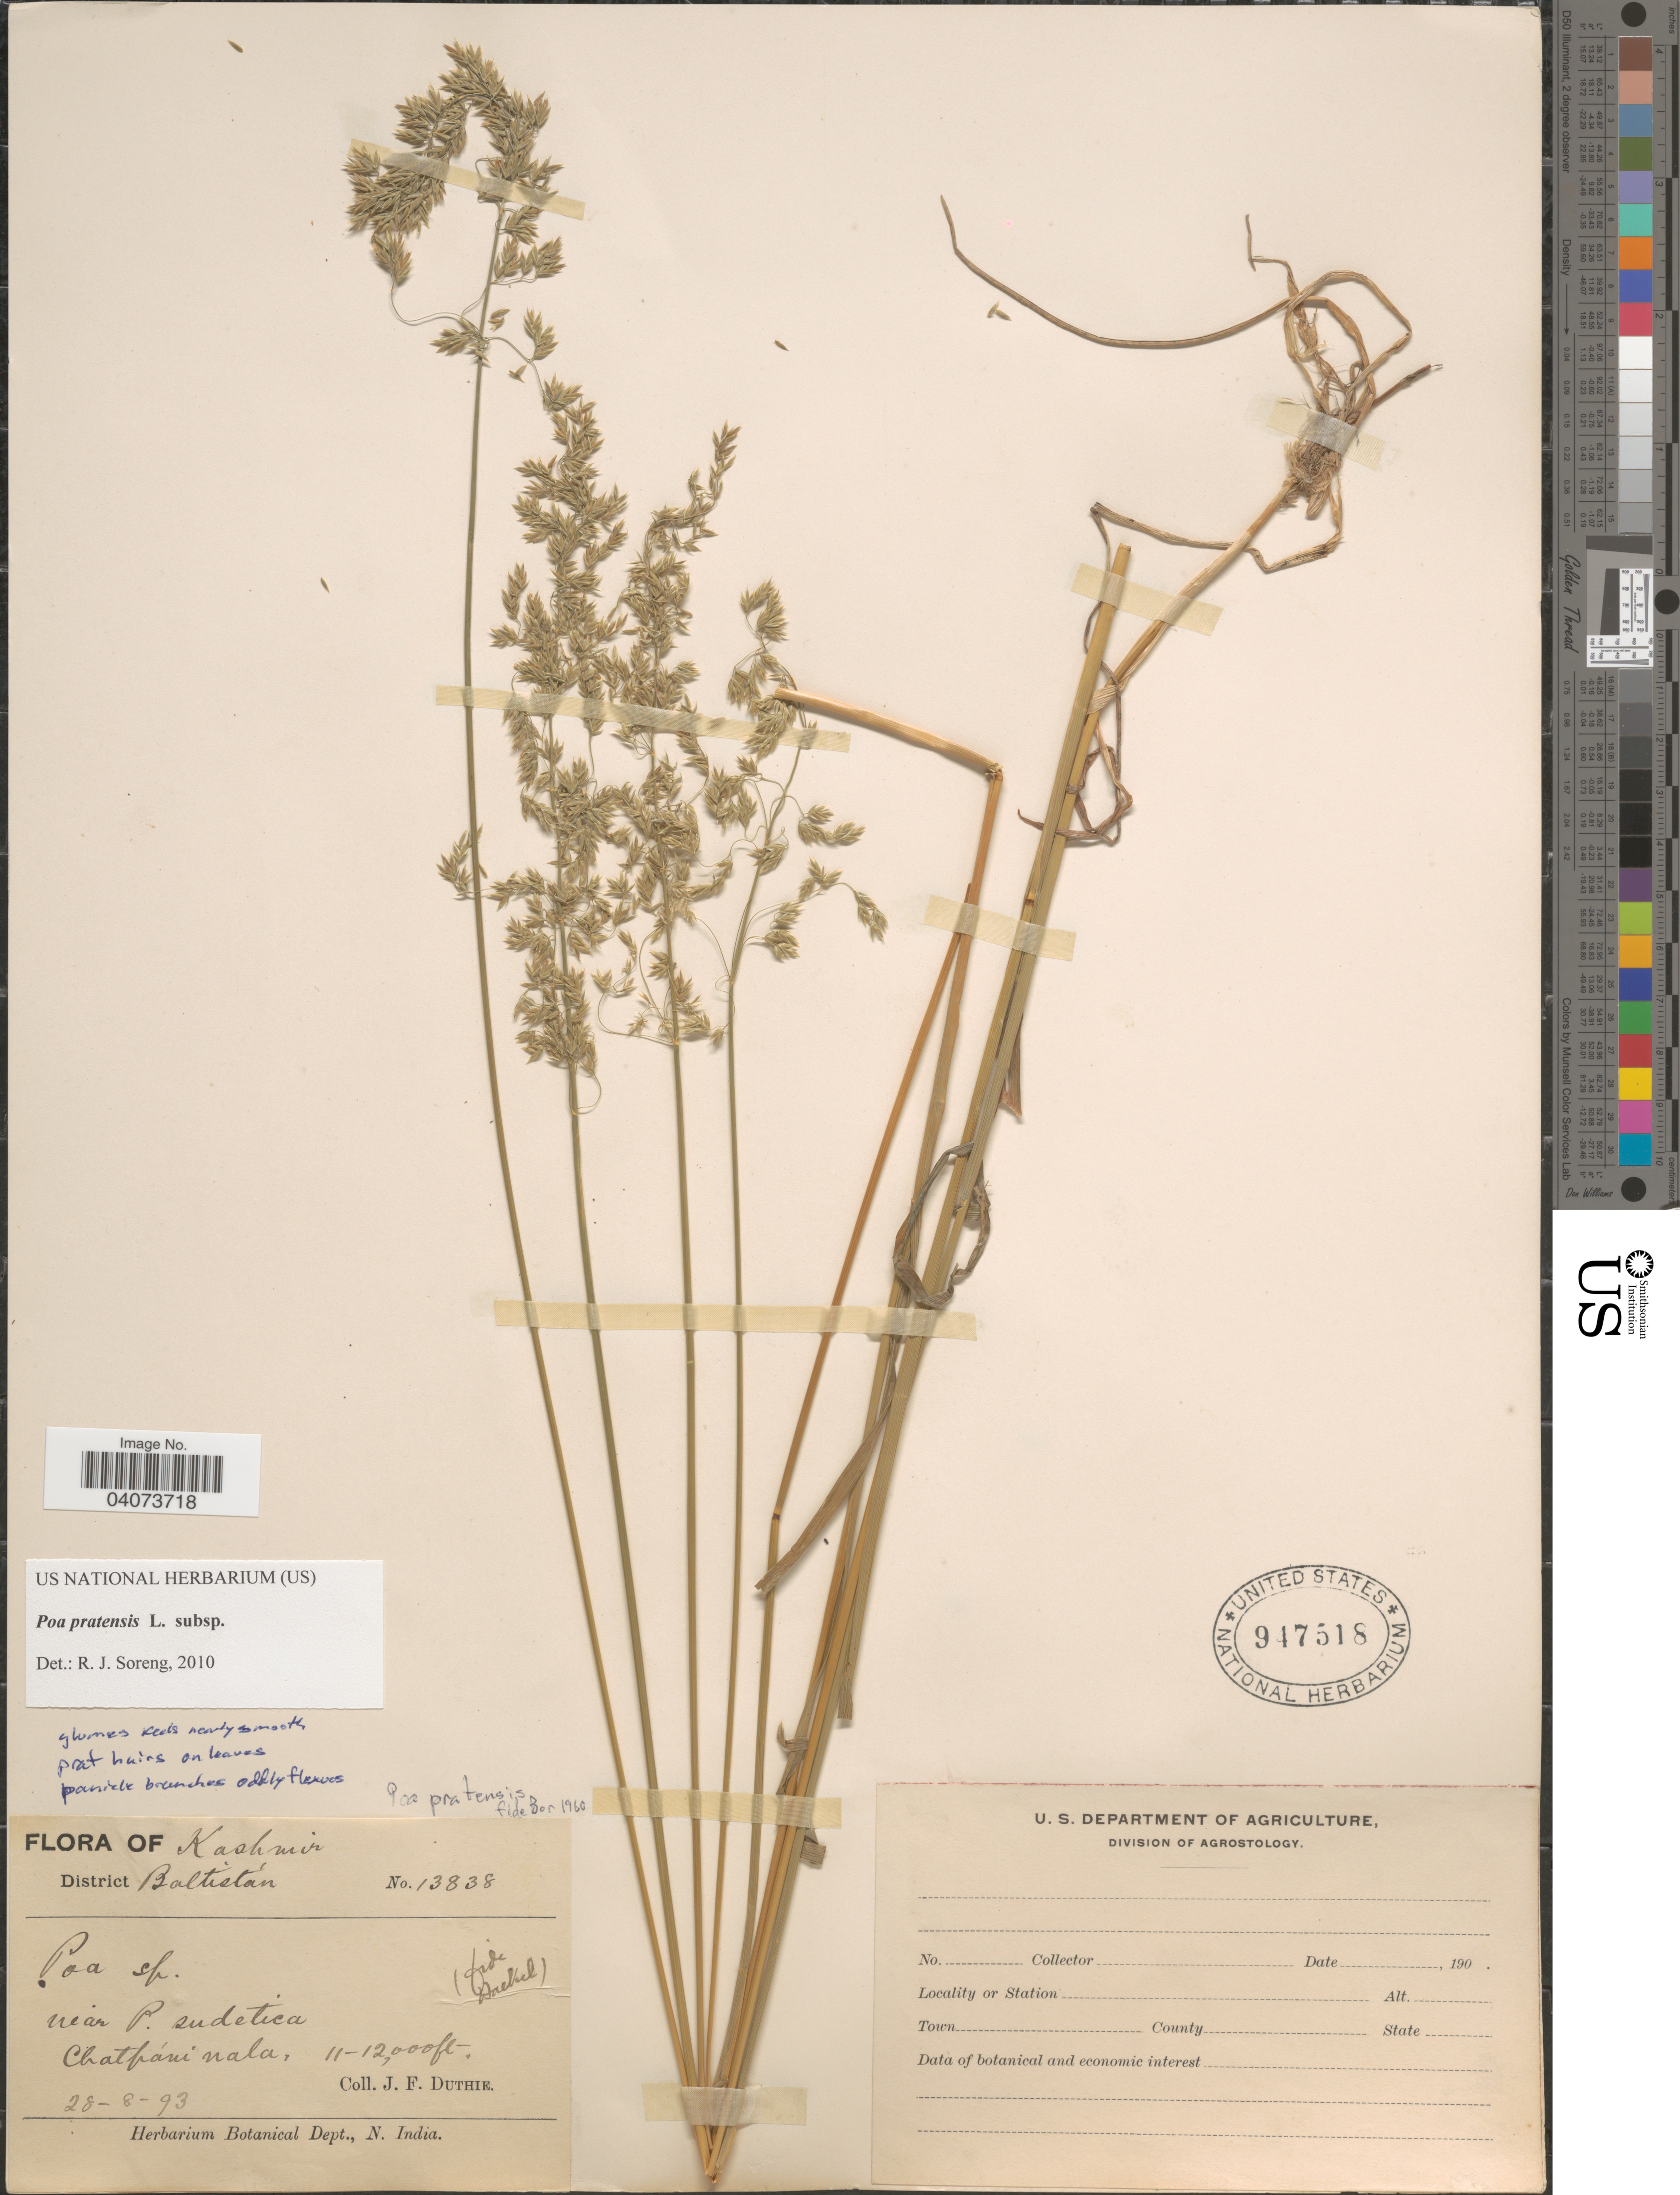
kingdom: Plantae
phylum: Tracheophyta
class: Liliopsida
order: Poales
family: Poaceae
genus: Poa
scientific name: Poa pratensis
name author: L.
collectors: J. F. Duthie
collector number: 13838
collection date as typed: Transcribed d/m/y: 28/6/93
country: India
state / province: Jammu and Kashmir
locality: Kashmir. District Baltistán. Near P. sudstica. Chatpáninala.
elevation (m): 3353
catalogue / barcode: US 947518